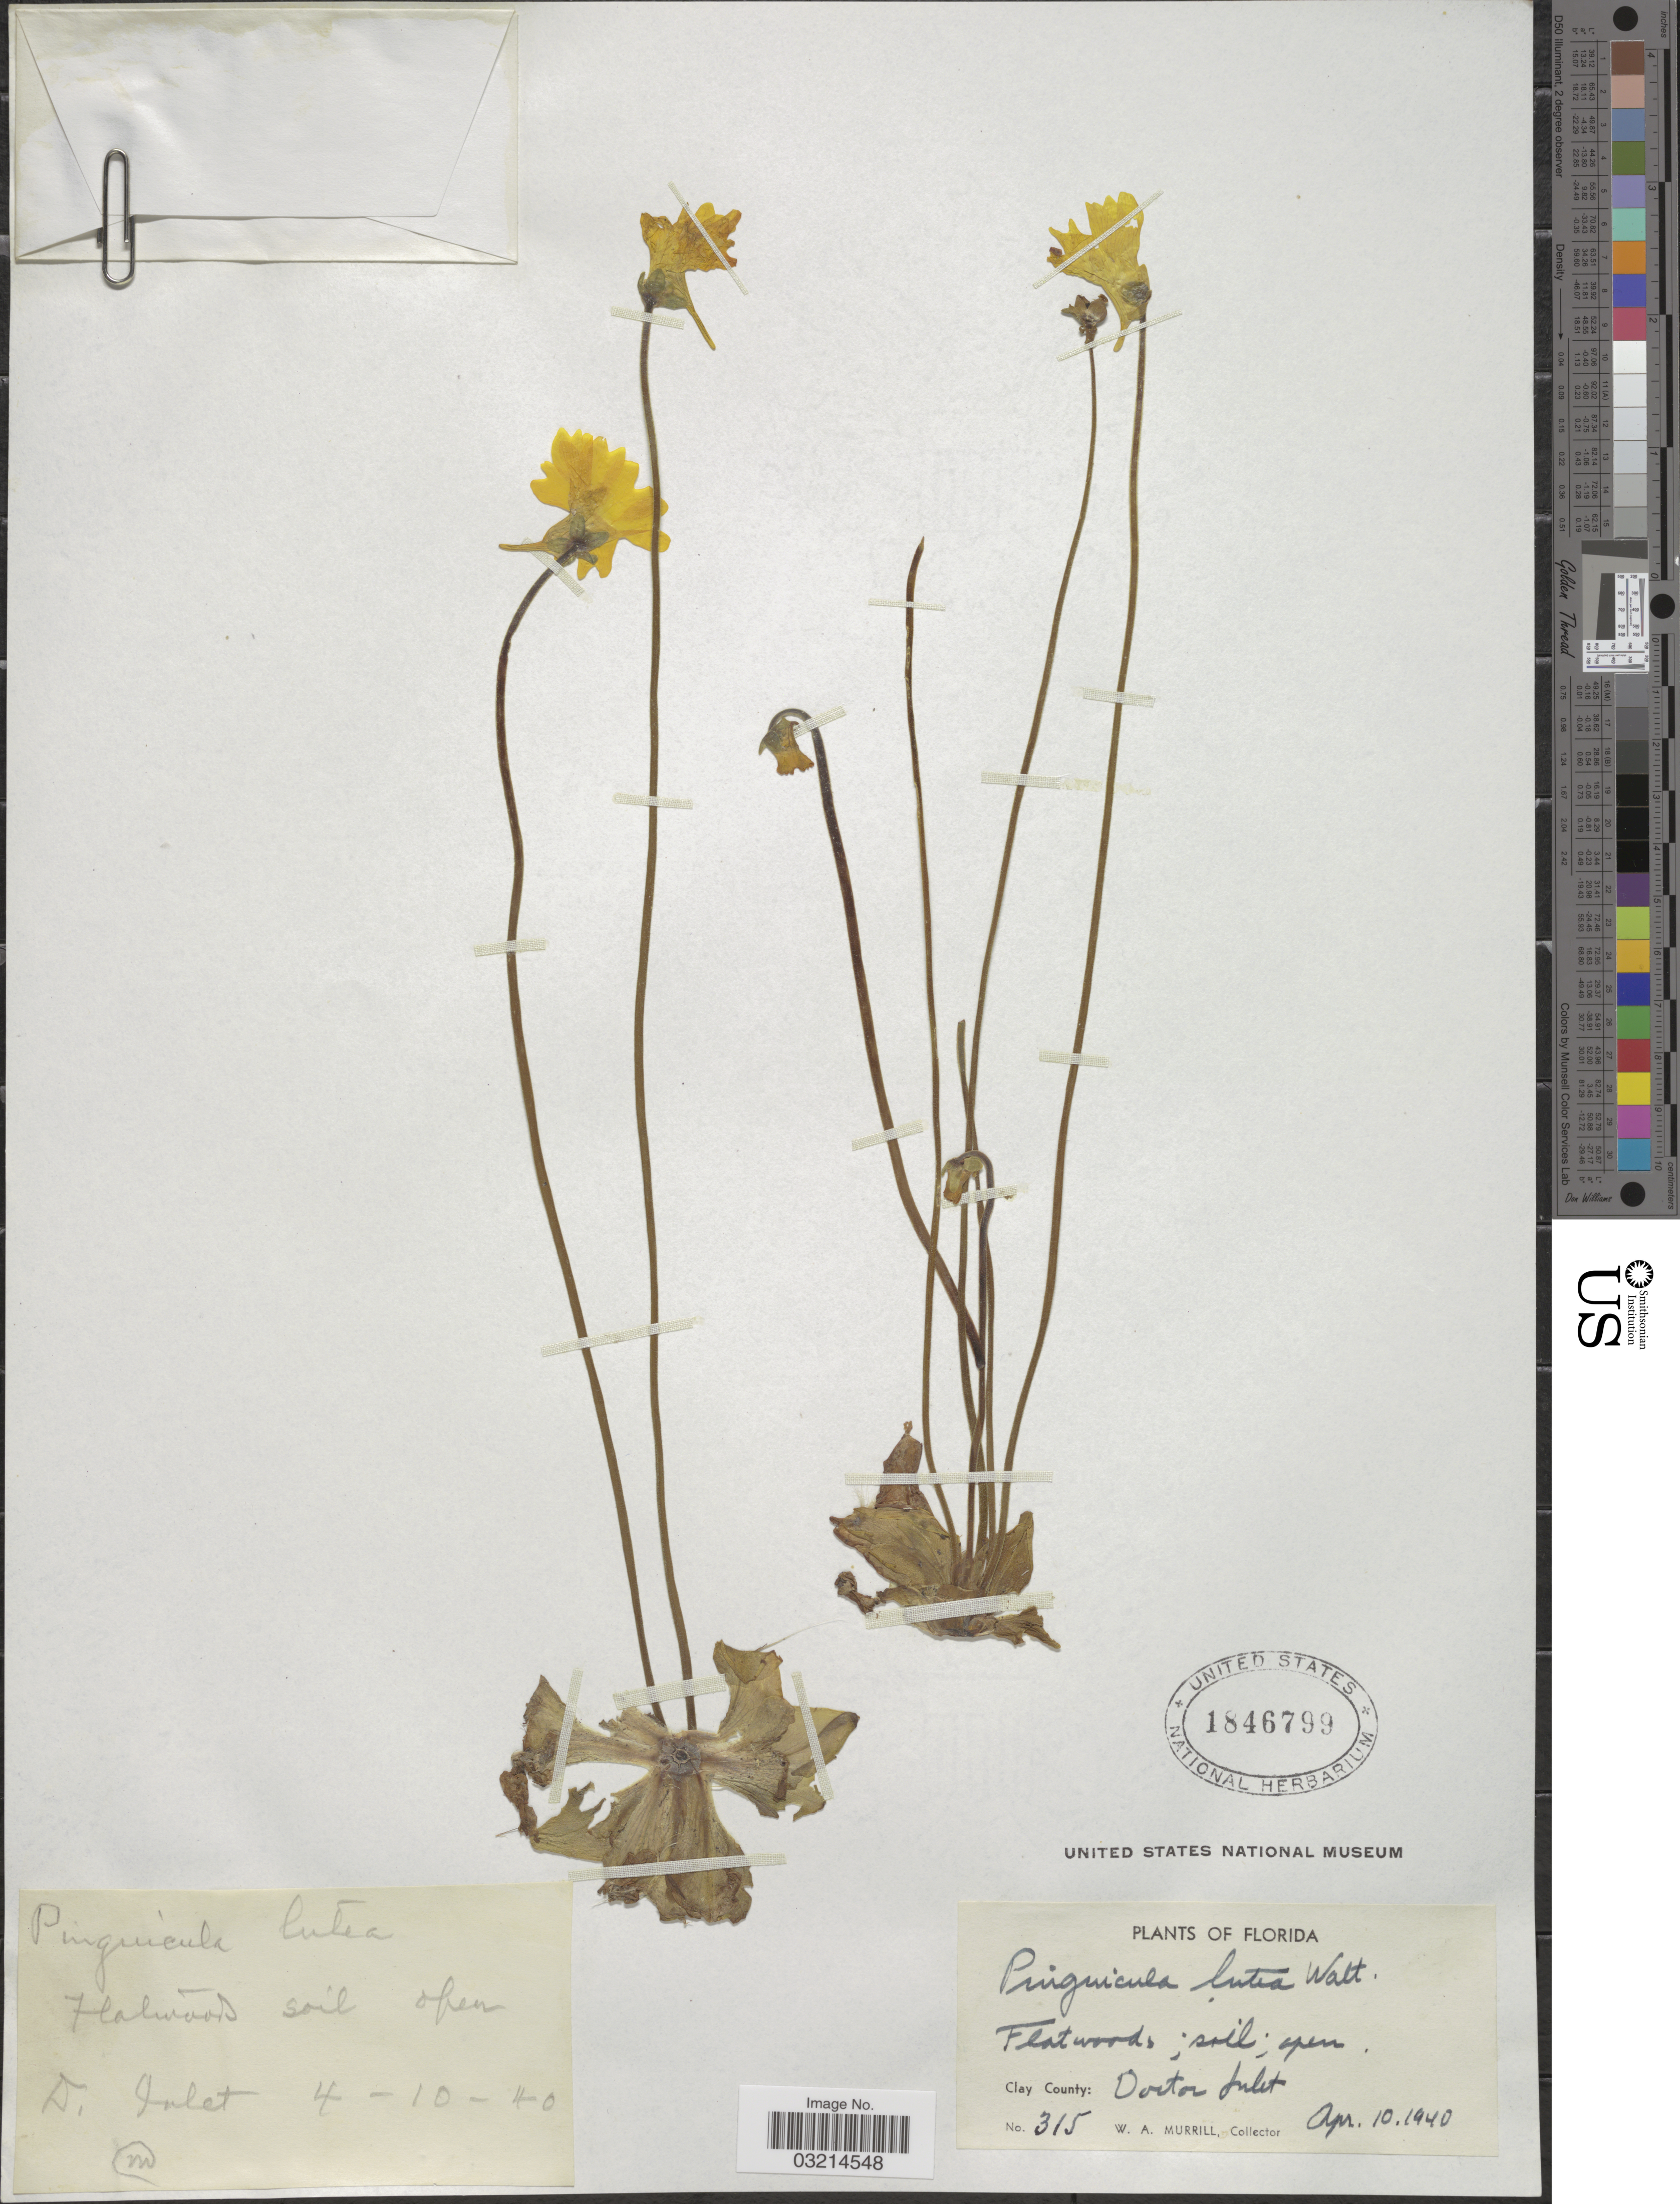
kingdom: Plantae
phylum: Tracheophyta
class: Magnoliopsida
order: Lamiales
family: Lentibulariaceae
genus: Pinguicula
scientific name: Pinguicula lutea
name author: Walter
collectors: W. A. Murrill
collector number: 315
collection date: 1940-04-10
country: United States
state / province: Florida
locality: Flatwoods, Clay County: Doctor Inlet.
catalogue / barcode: US 1846799